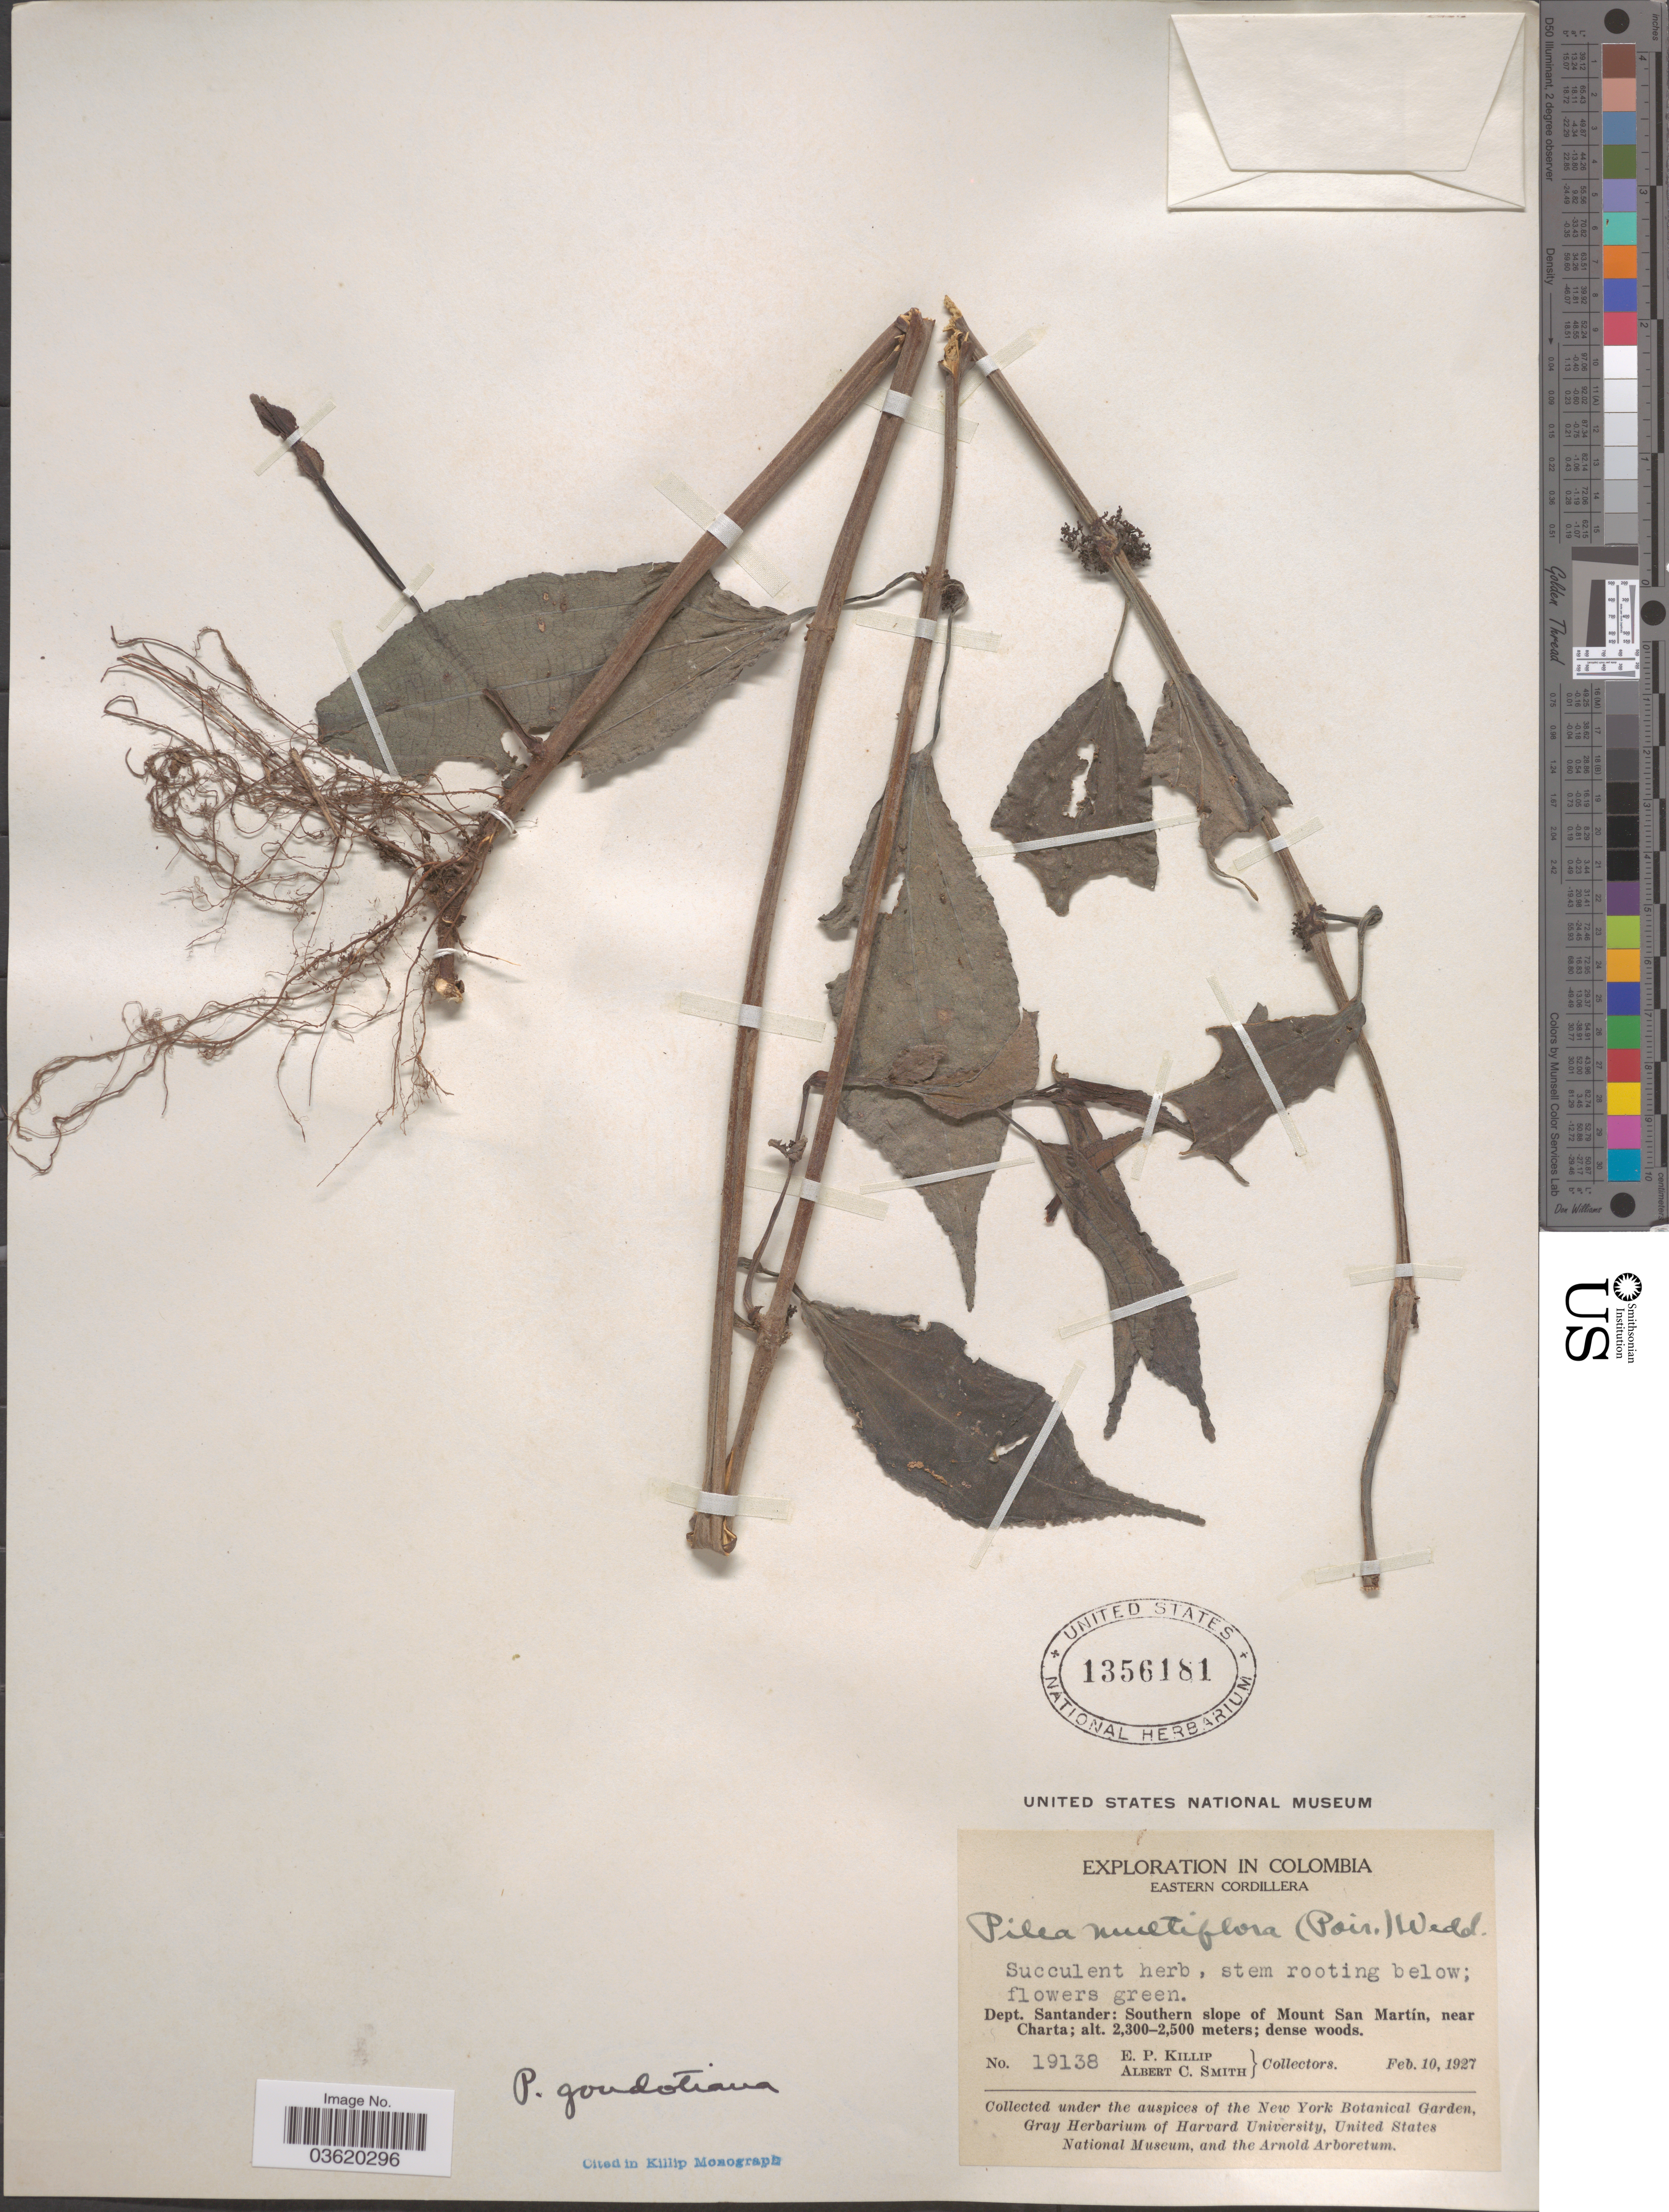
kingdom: Plantae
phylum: Tracheophyta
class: Magnoliopsida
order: Rosales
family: Urticaceae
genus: Pilea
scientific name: Pilea goudotiana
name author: Wedd.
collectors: E. P. Killip & A. C. Smith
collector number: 19138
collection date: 1927-02-10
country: Colombia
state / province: Santander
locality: Eastern Cordillera. Dept. Santander: Southern slope of Mount San Martín, near Charta.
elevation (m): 2300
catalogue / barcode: US 1356181